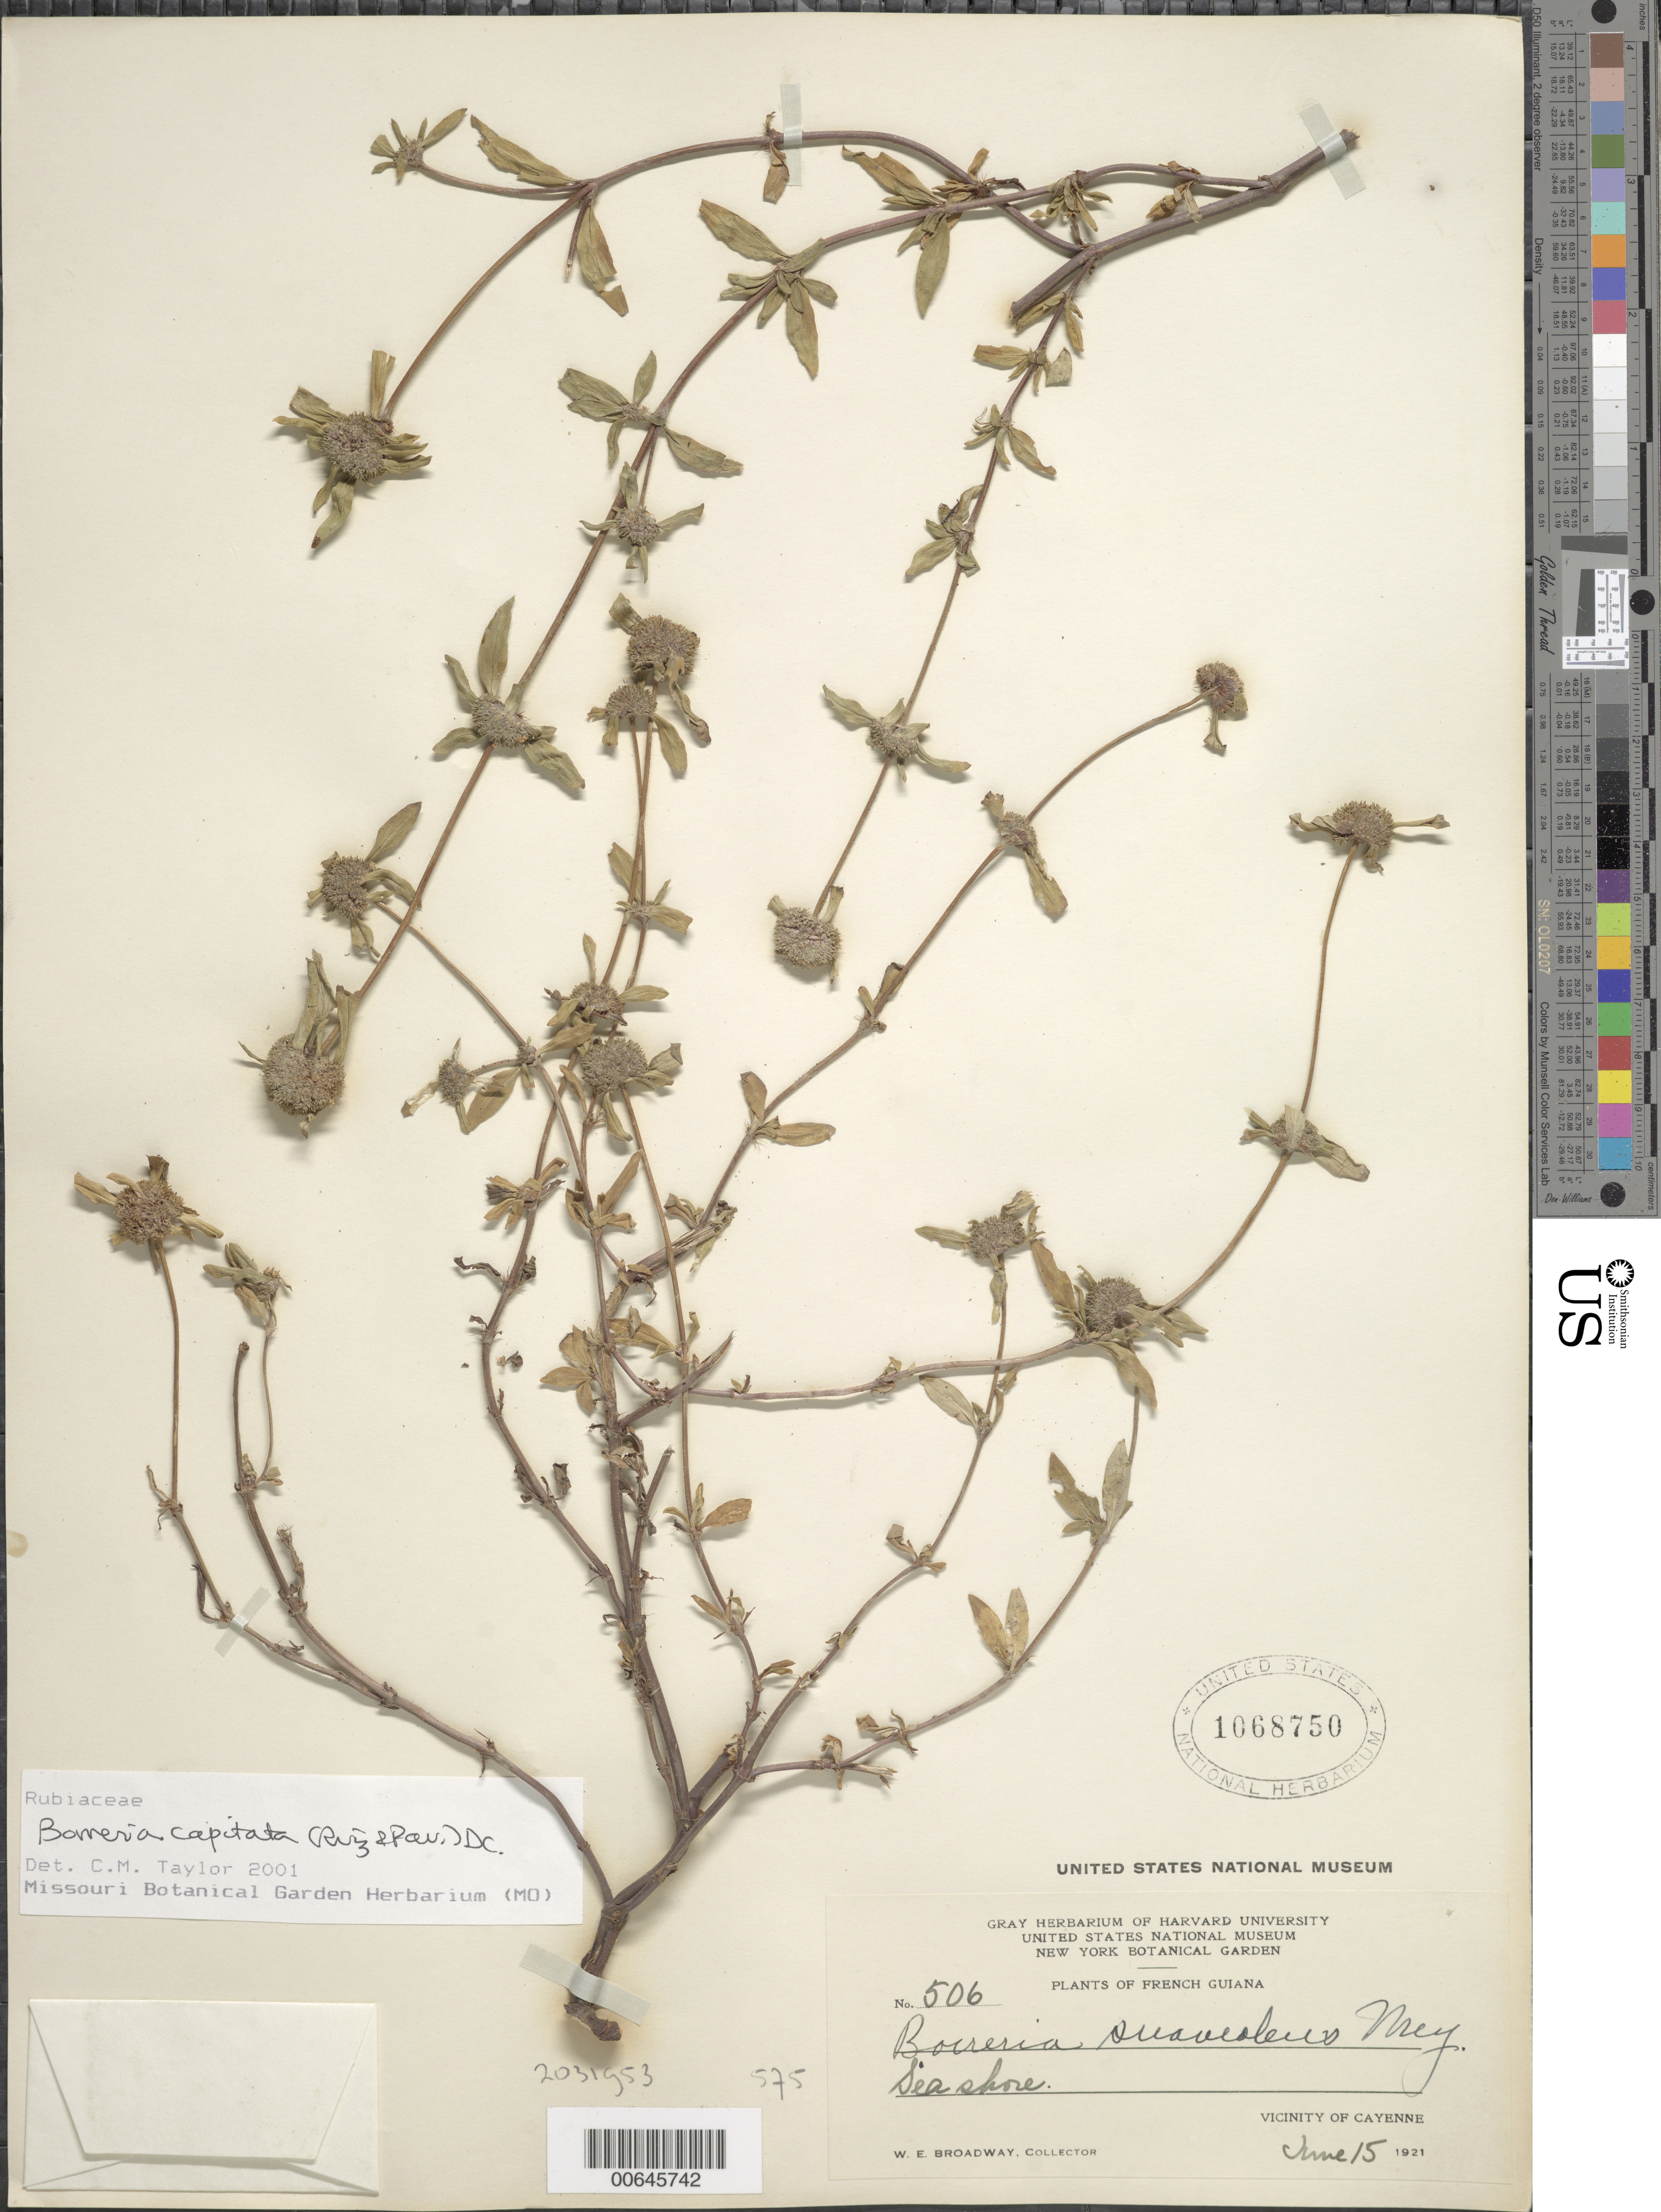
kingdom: Plantae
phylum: Tracheophyta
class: Magnoliopsida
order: Gentianales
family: Rubiaceae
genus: Spermacoce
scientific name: Spermacoce capitata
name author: Ruiz & Pav.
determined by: Delprete, P. G., Herb. de Guyane Cay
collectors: W. E. Broadway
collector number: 506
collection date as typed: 15-Jun-21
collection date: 1921-06-15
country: French Guiana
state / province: Cayenne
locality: Cayenne, vic.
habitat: Seashore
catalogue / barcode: US 1068750